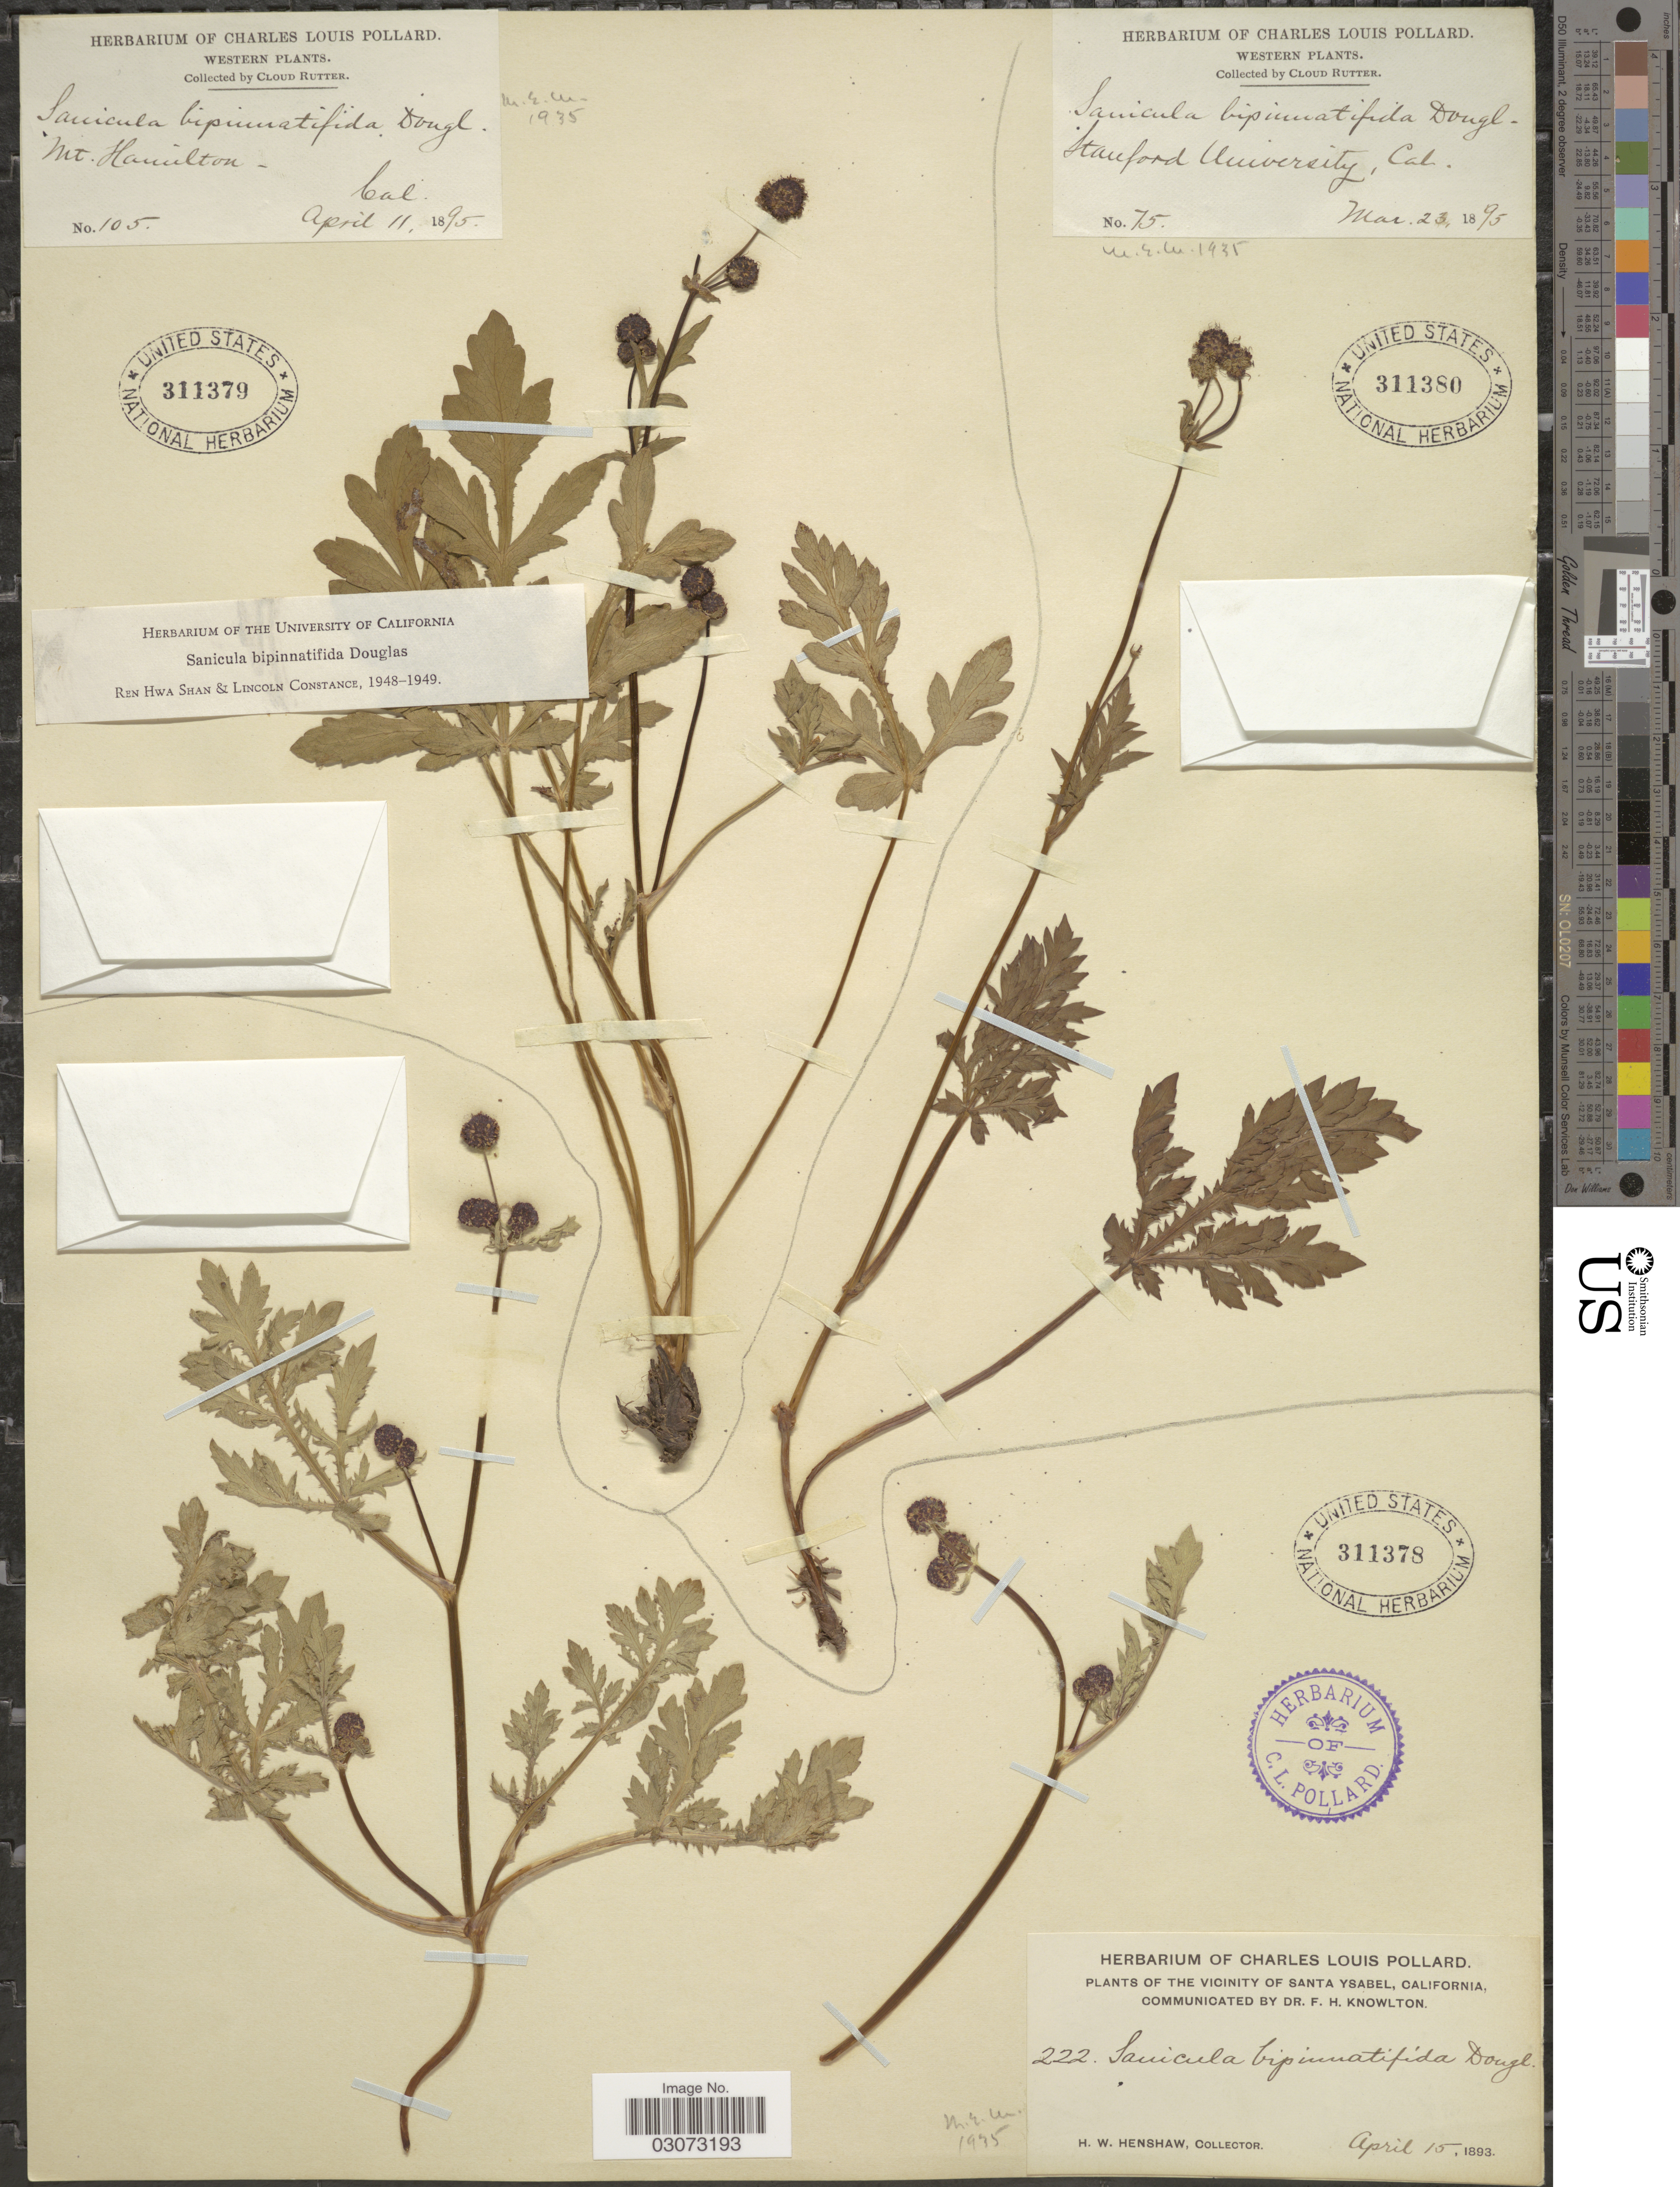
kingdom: Plantae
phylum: Tracheophyta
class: Magnoliopsida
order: Apiales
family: Apiaceae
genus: Sanicula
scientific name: Sanicula bipinnatifida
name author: Douglas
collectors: C. Rutter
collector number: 75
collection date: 1895-03-23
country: United States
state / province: California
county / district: Santa Clara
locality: Western Plants. Stanford Unviversity.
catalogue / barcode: US 311380-3